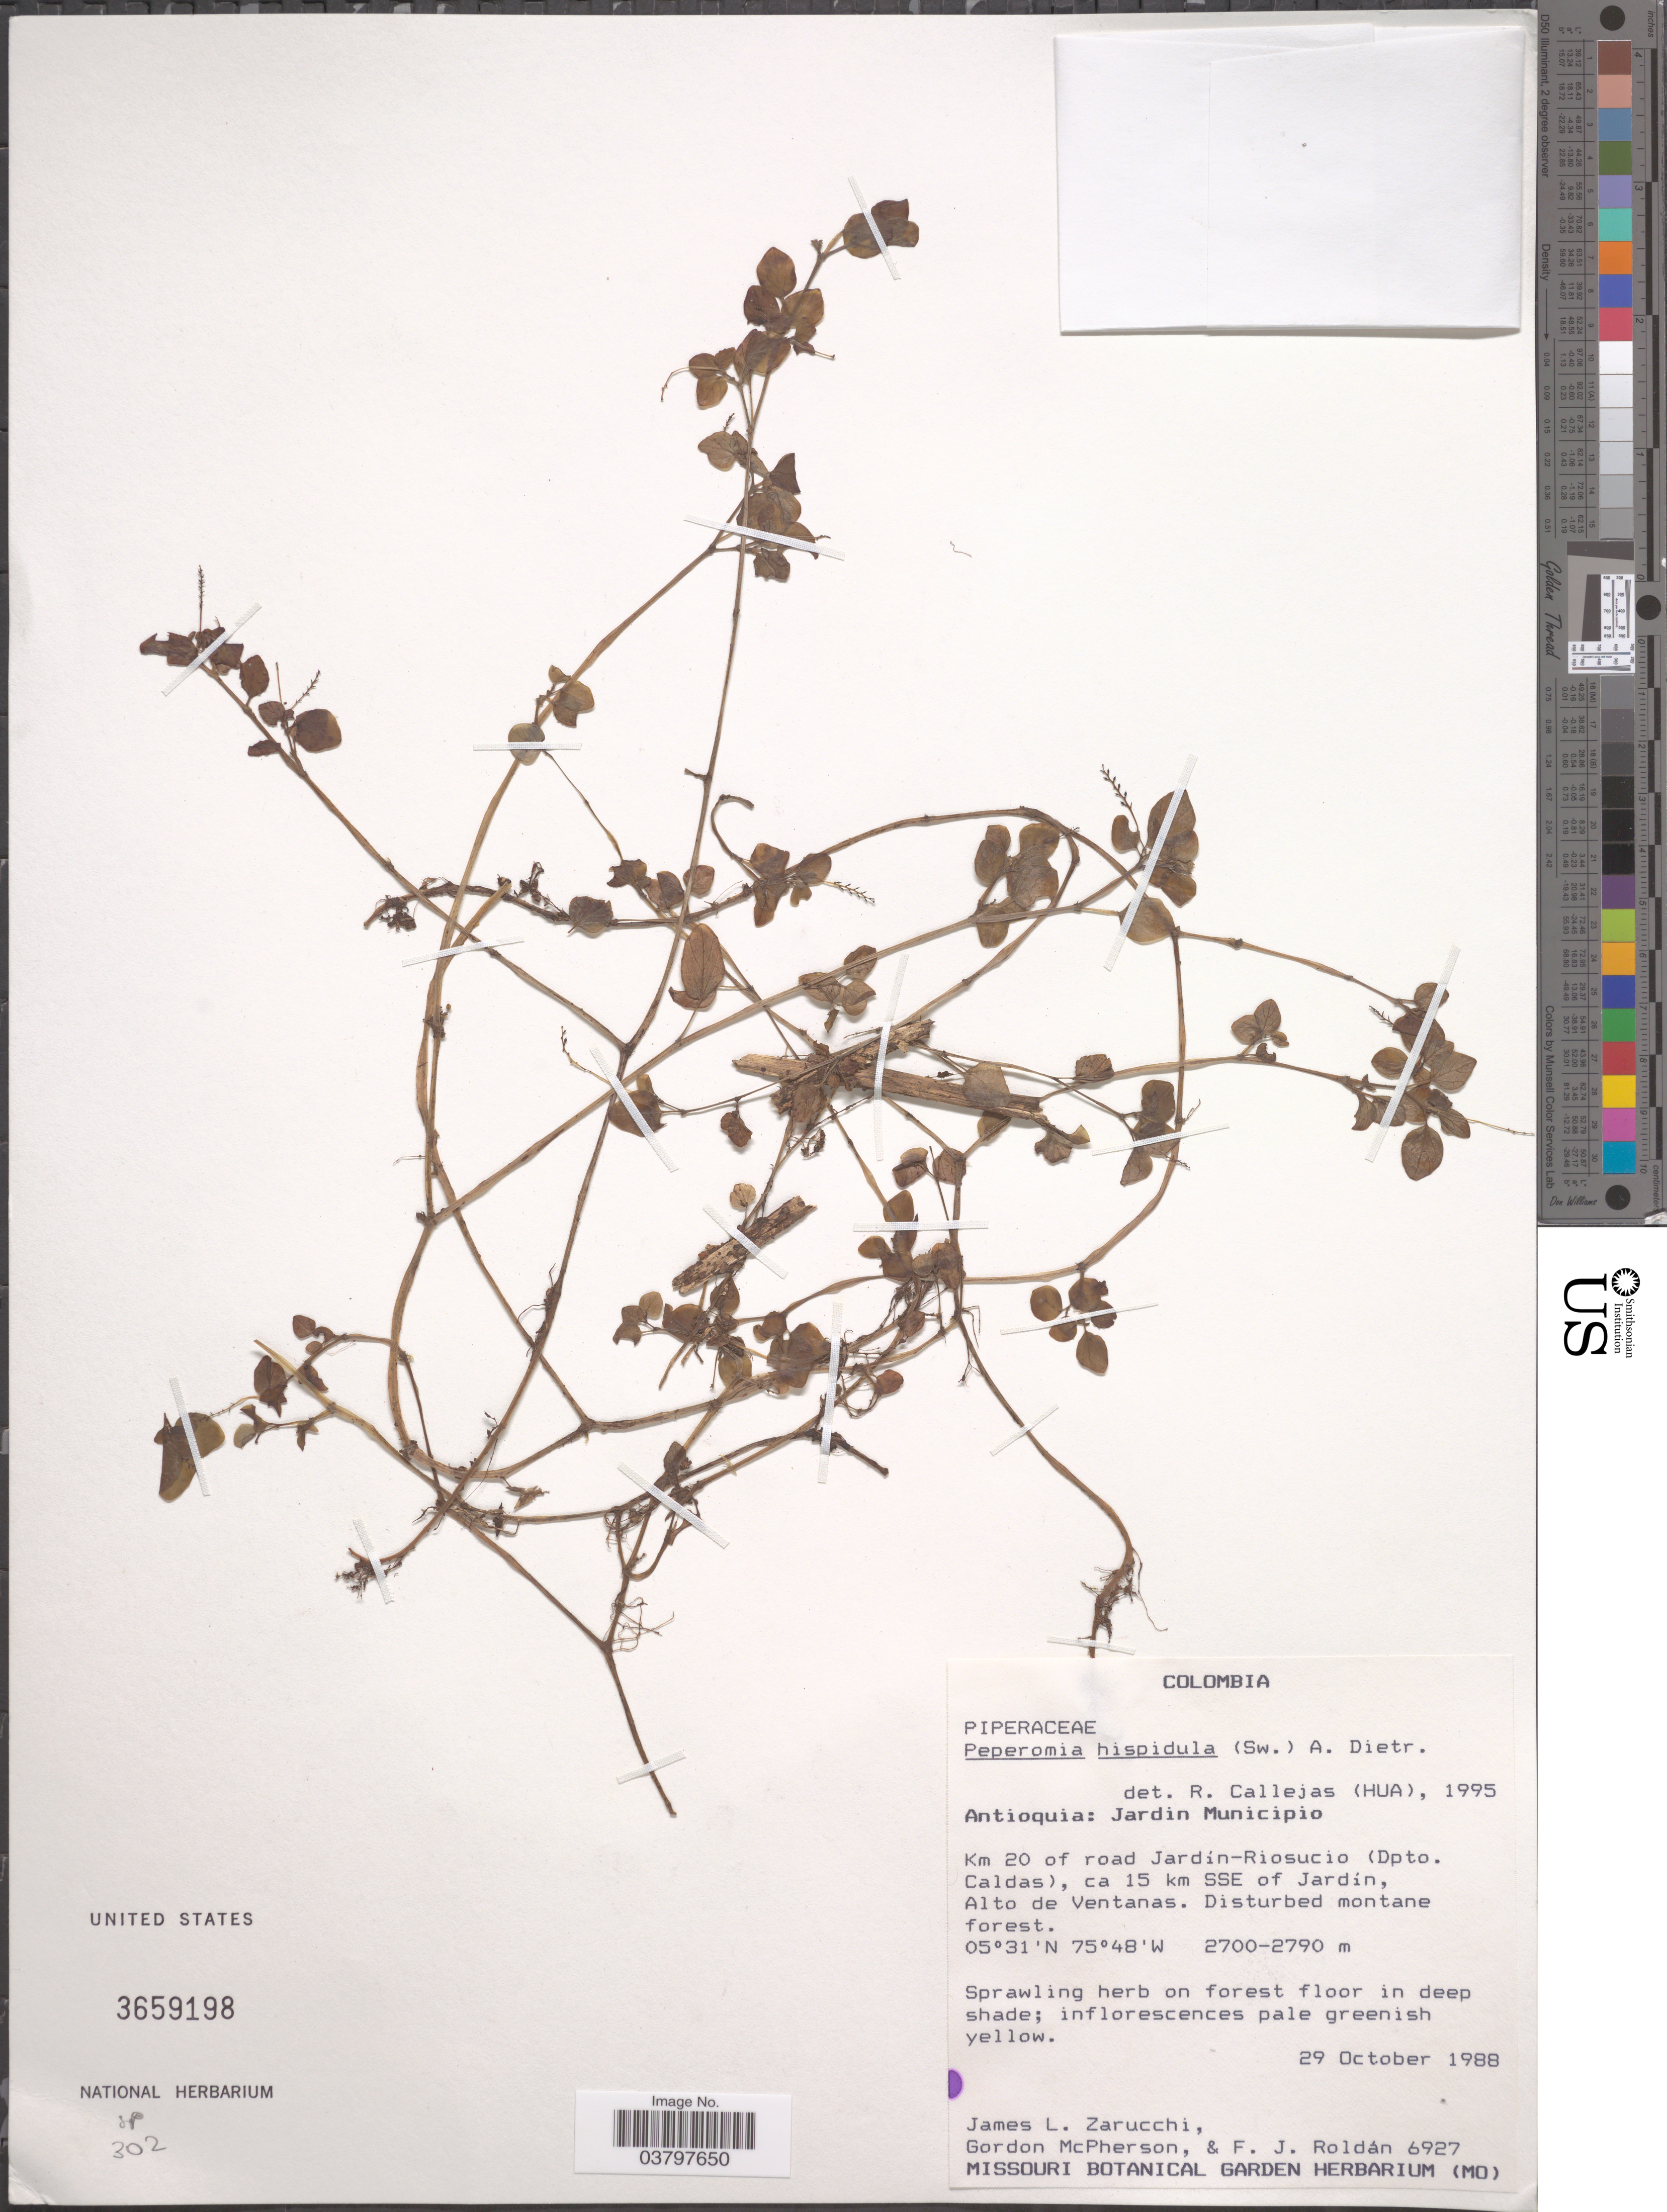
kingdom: Plantae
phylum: Tracheophyta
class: Magnoliopsida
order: Piperales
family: Piperaceae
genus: Peperomia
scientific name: Peperomia hispidula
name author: (Sw.) A. Dietr.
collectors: J. L. Zarucchi, G. McPherson & F. J. Roldán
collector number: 6927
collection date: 1988-10-29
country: Colombia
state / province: Antioquia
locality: Jardin Municipio. Km 20 of road Jardín-Riosucio (Dpto. Caldas), ca 15 km SSE of Jardín, Alto de Ventanas.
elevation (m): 2700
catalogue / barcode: US 3659198